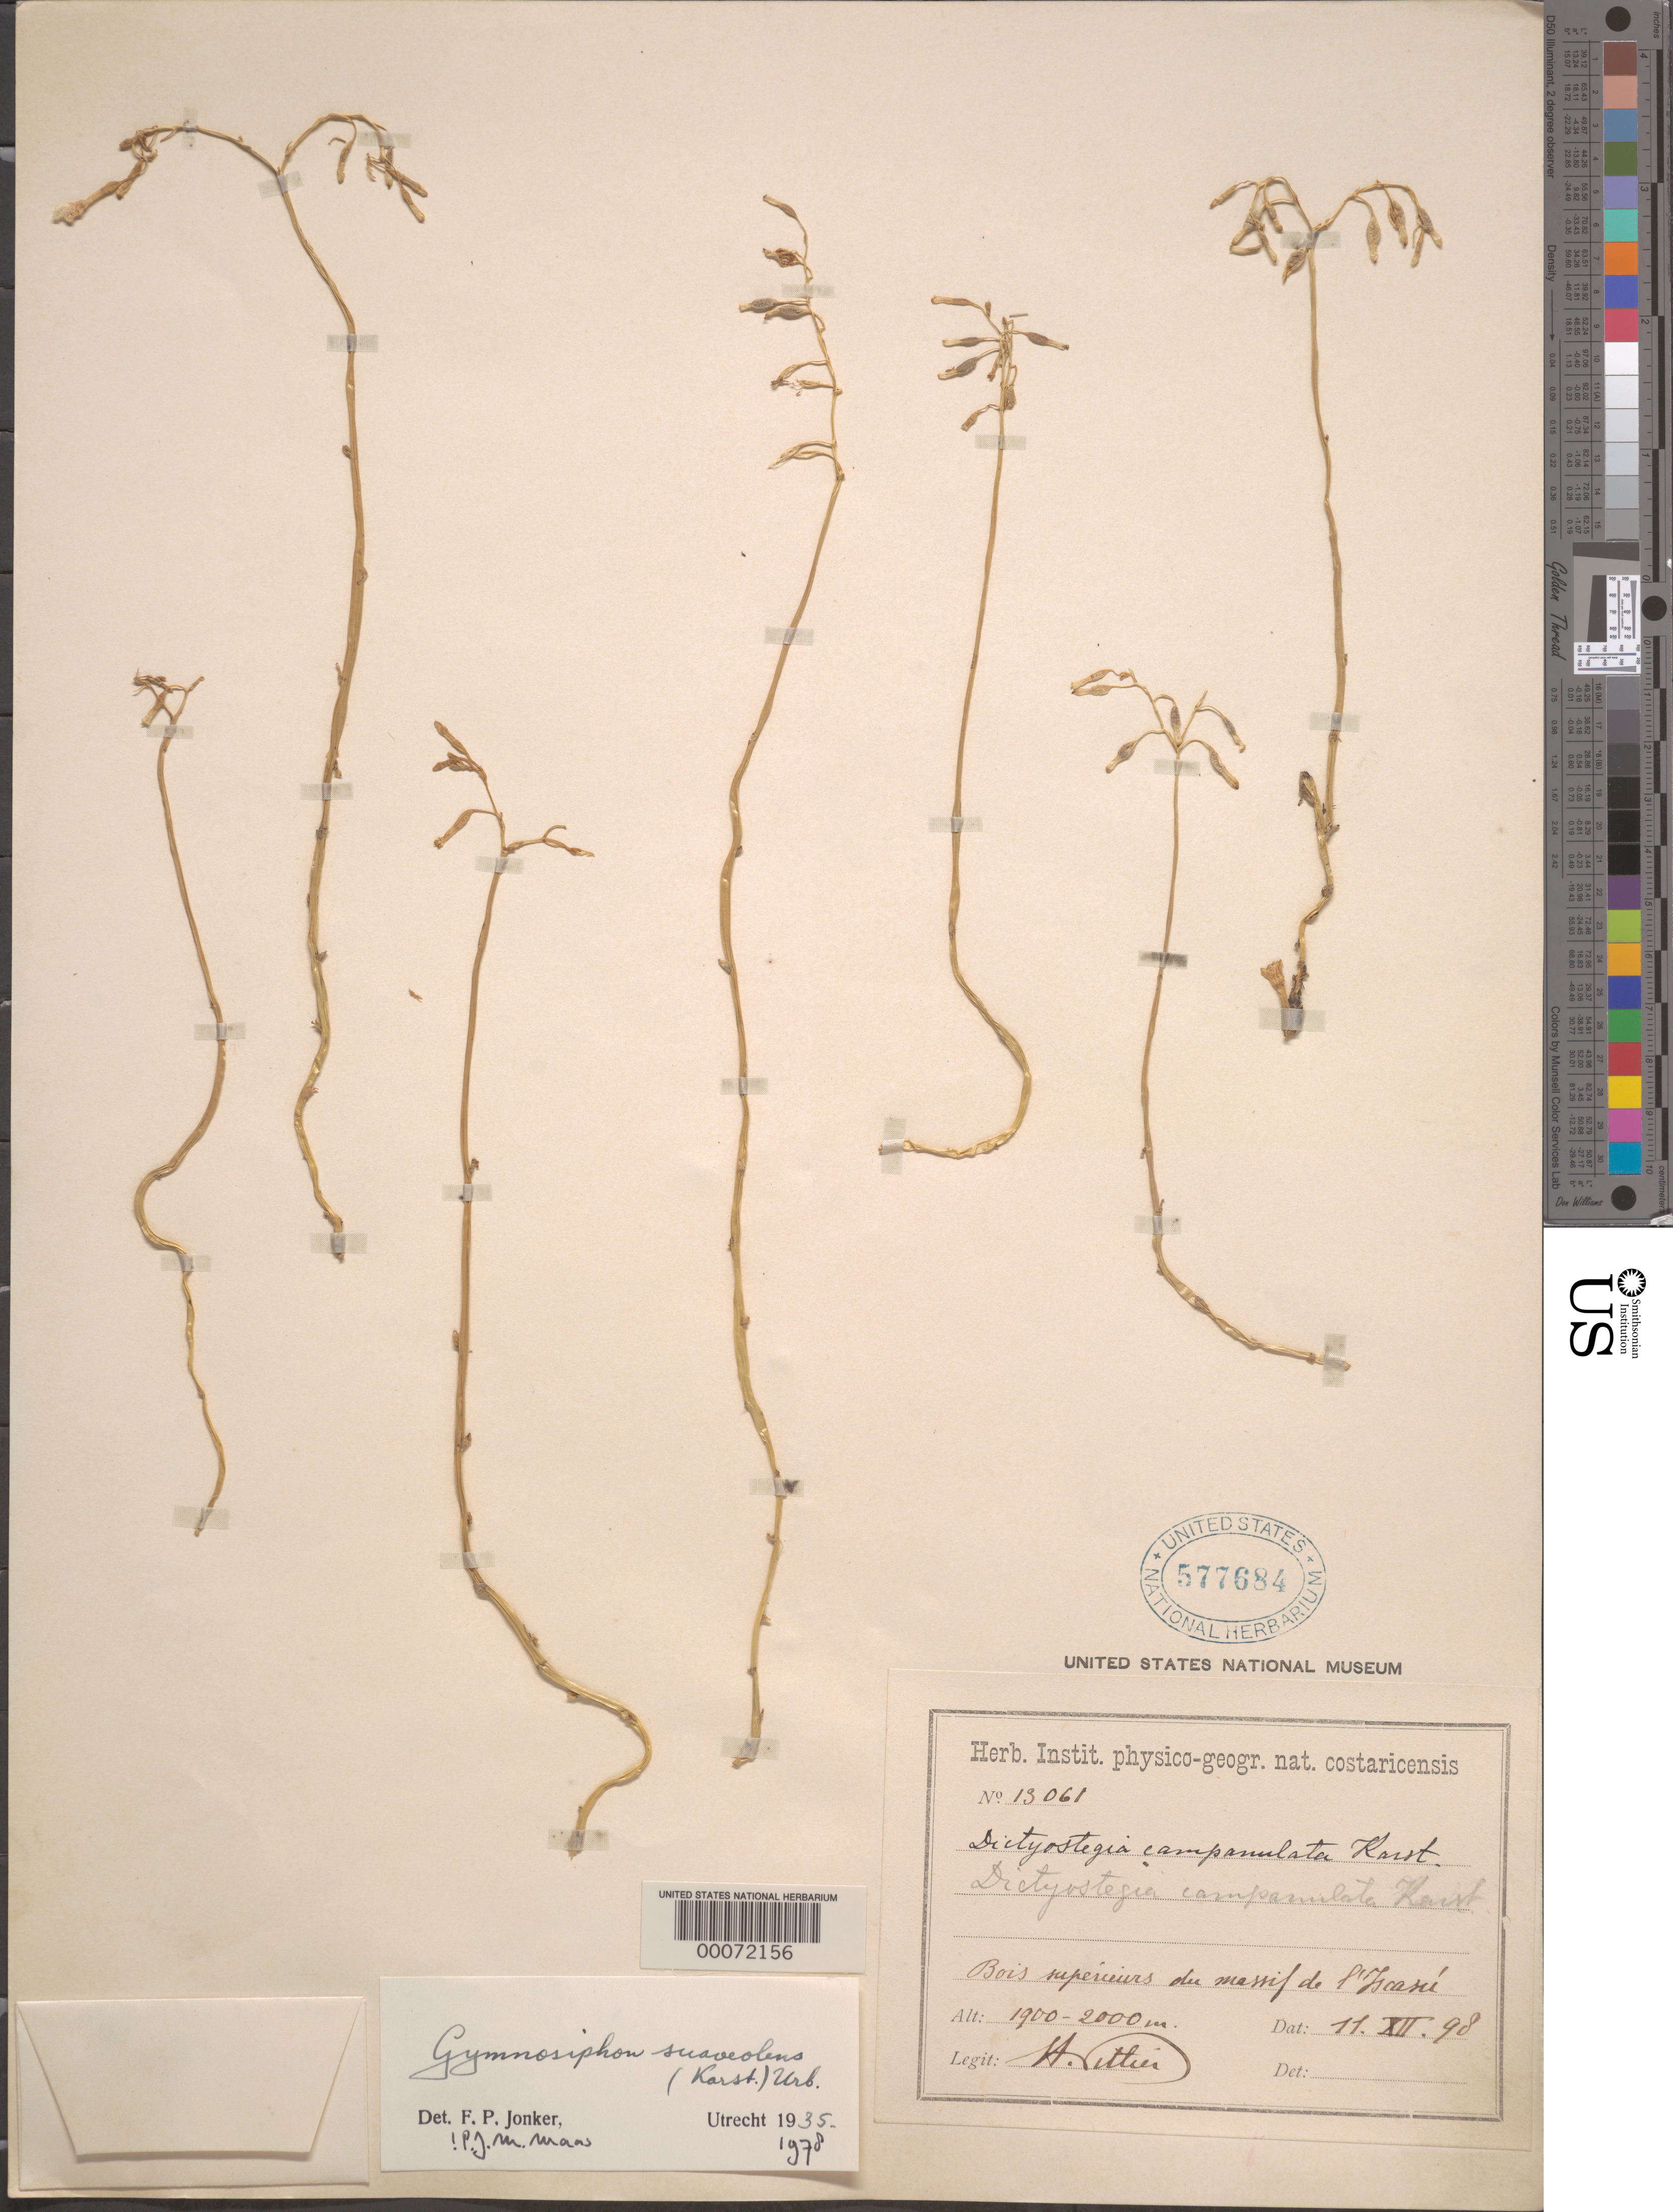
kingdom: Plantae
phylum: Tracheophyta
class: Liliopsida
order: Dioscoreales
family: Burmanniaceae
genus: Gymnosiphon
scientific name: Gymnosiphon suaveolens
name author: (H. Karst.) Urb.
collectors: H. F. Pittier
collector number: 13061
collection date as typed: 11 Dec 1898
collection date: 1898-12-11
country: Costa Rica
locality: Fcani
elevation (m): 1900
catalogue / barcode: US 577684